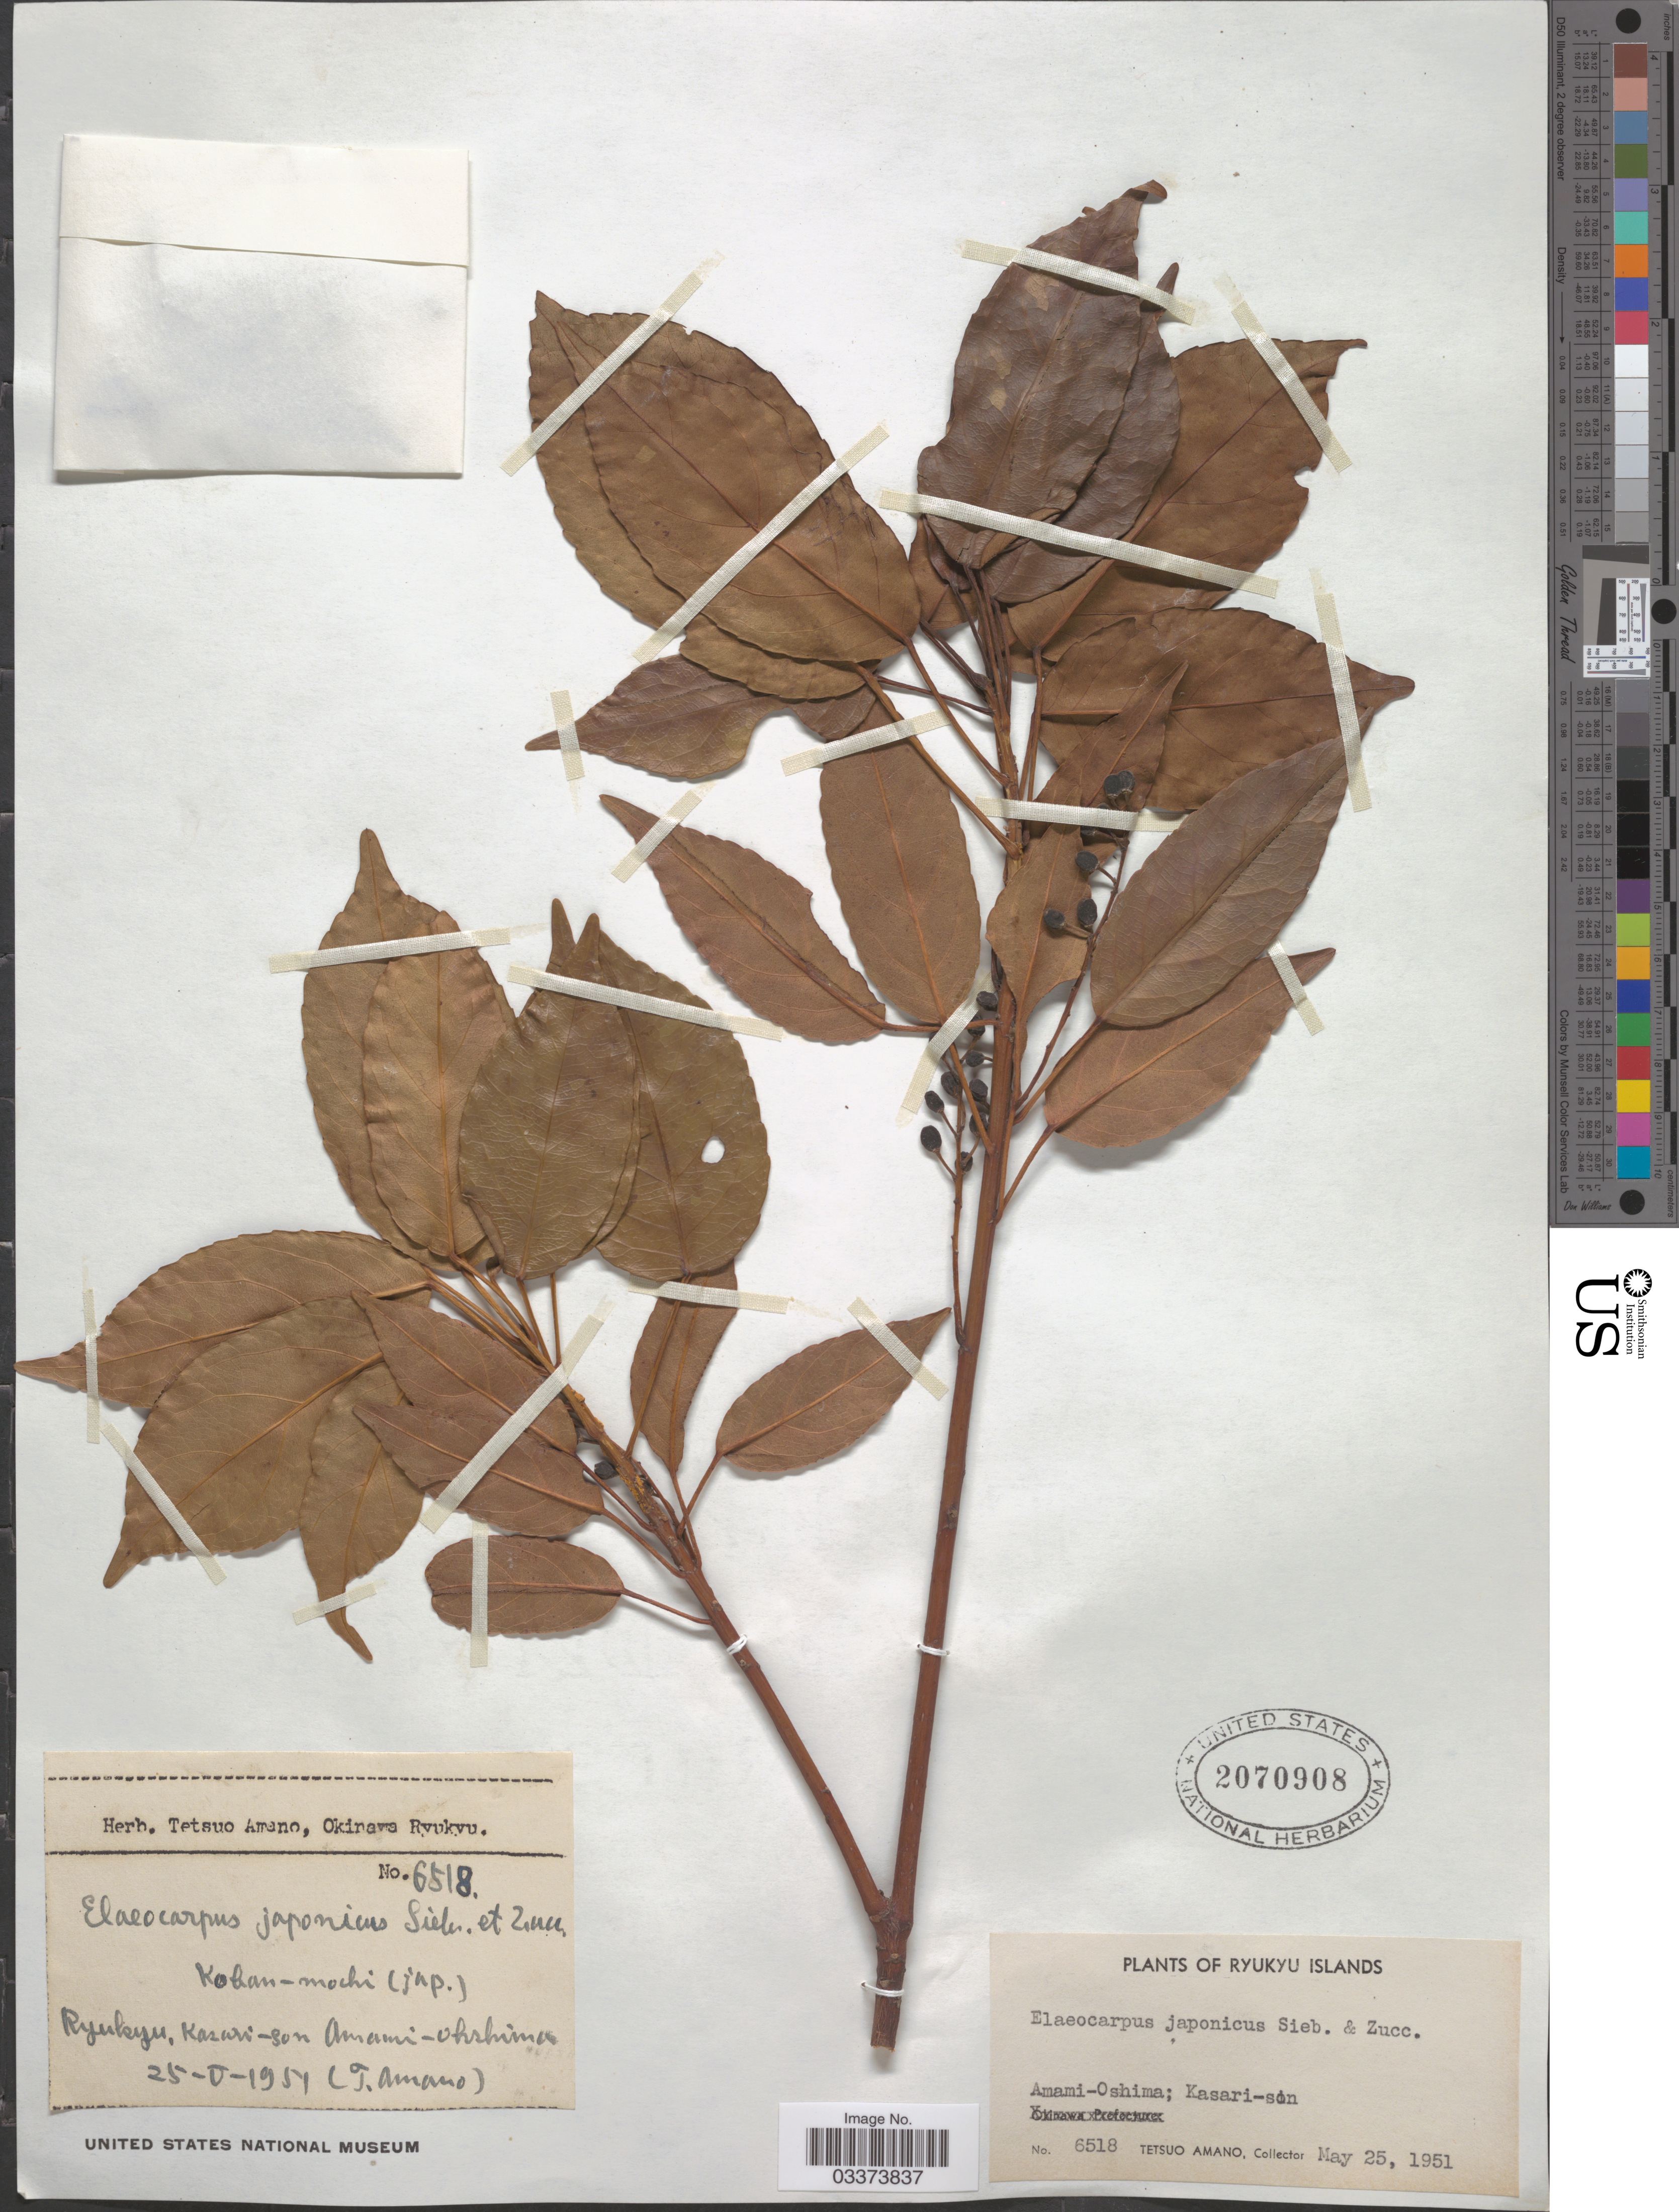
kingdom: Plantae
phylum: Tracheophyta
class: Magnoliopsida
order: Oxalidales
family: Elaeocarpaceae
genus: Elaeocarpus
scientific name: Elaeocarpus japonicus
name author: Siebold & Zucc.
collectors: T. Amano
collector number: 6518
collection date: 1951-05-25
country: Japan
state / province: Okinawa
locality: Ryukyu Islands. Amami-Oshima; Kasari-son.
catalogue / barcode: US 2070908